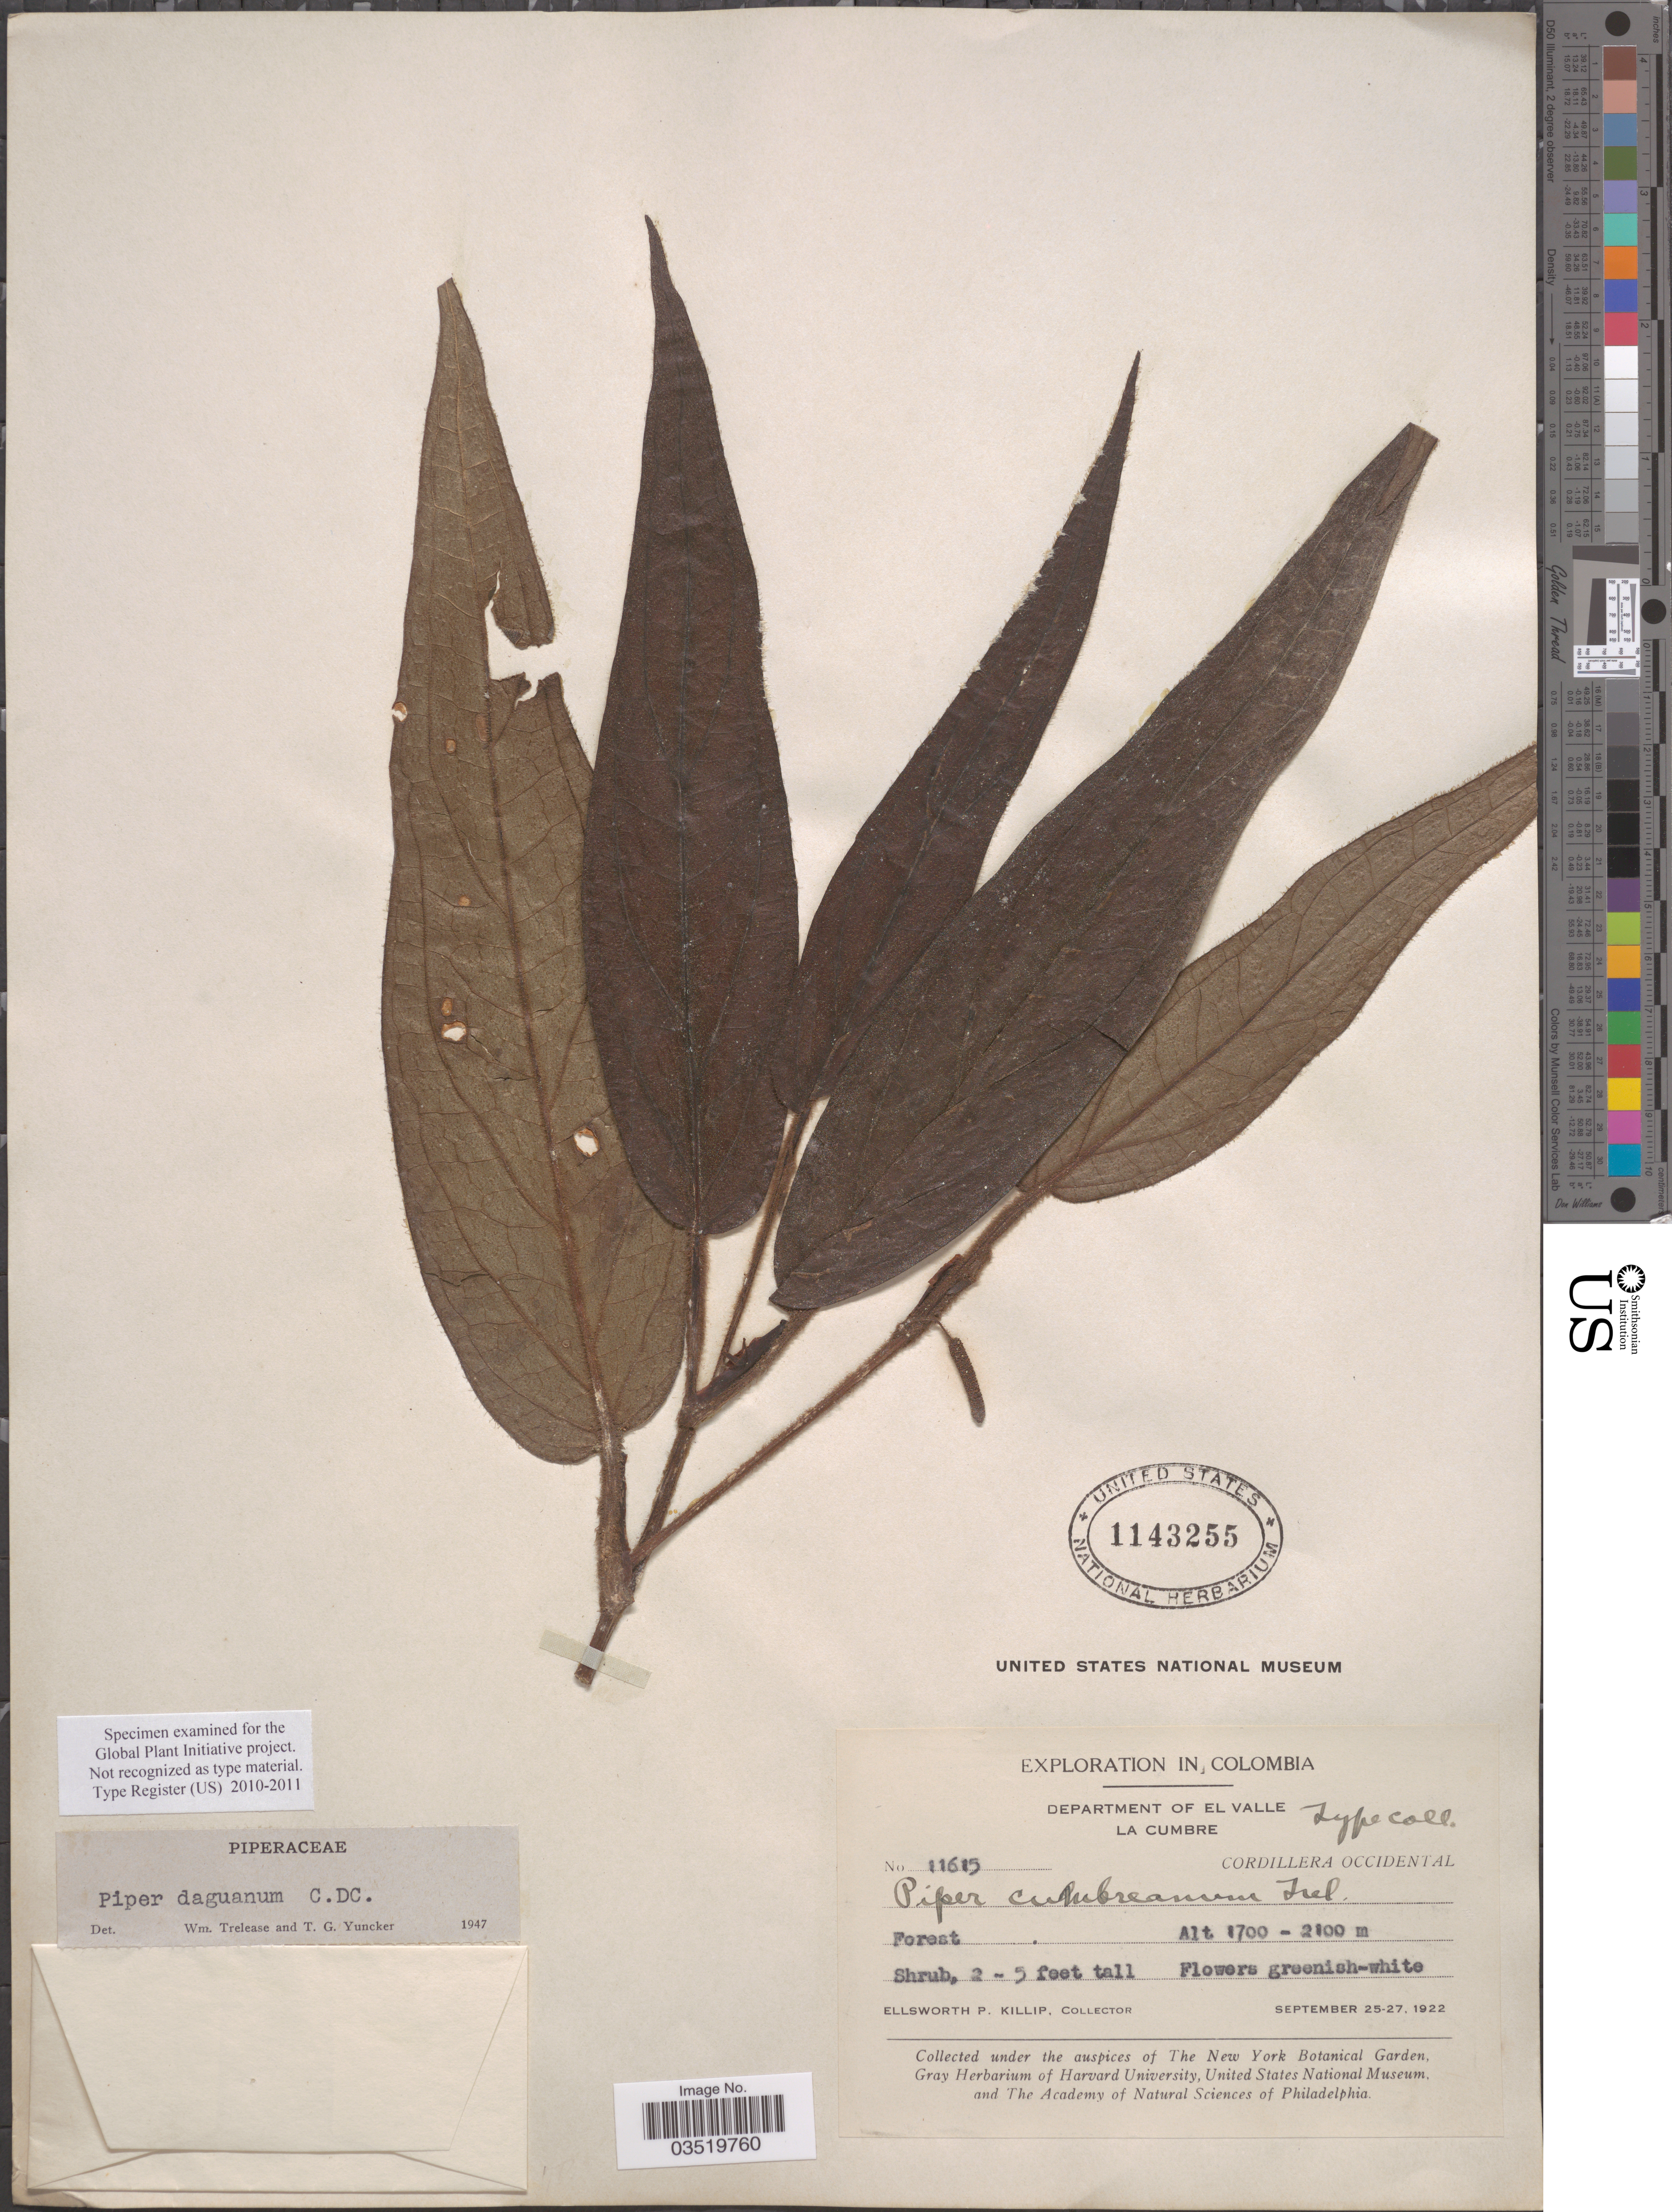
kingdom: Plantae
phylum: Tracheophyta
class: Magnoliopsida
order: Piperales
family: Piperaceae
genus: Piper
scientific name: Piper daguanum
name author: C. DC.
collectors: E. P. Killip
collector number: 11615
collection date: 1922-09-25/1922-09-27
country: Colombia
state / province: Valle del Cauca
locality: Department of El Valle. La Cumbre. Cordillera Occidental.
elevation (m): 1700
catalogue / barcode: US 1143255